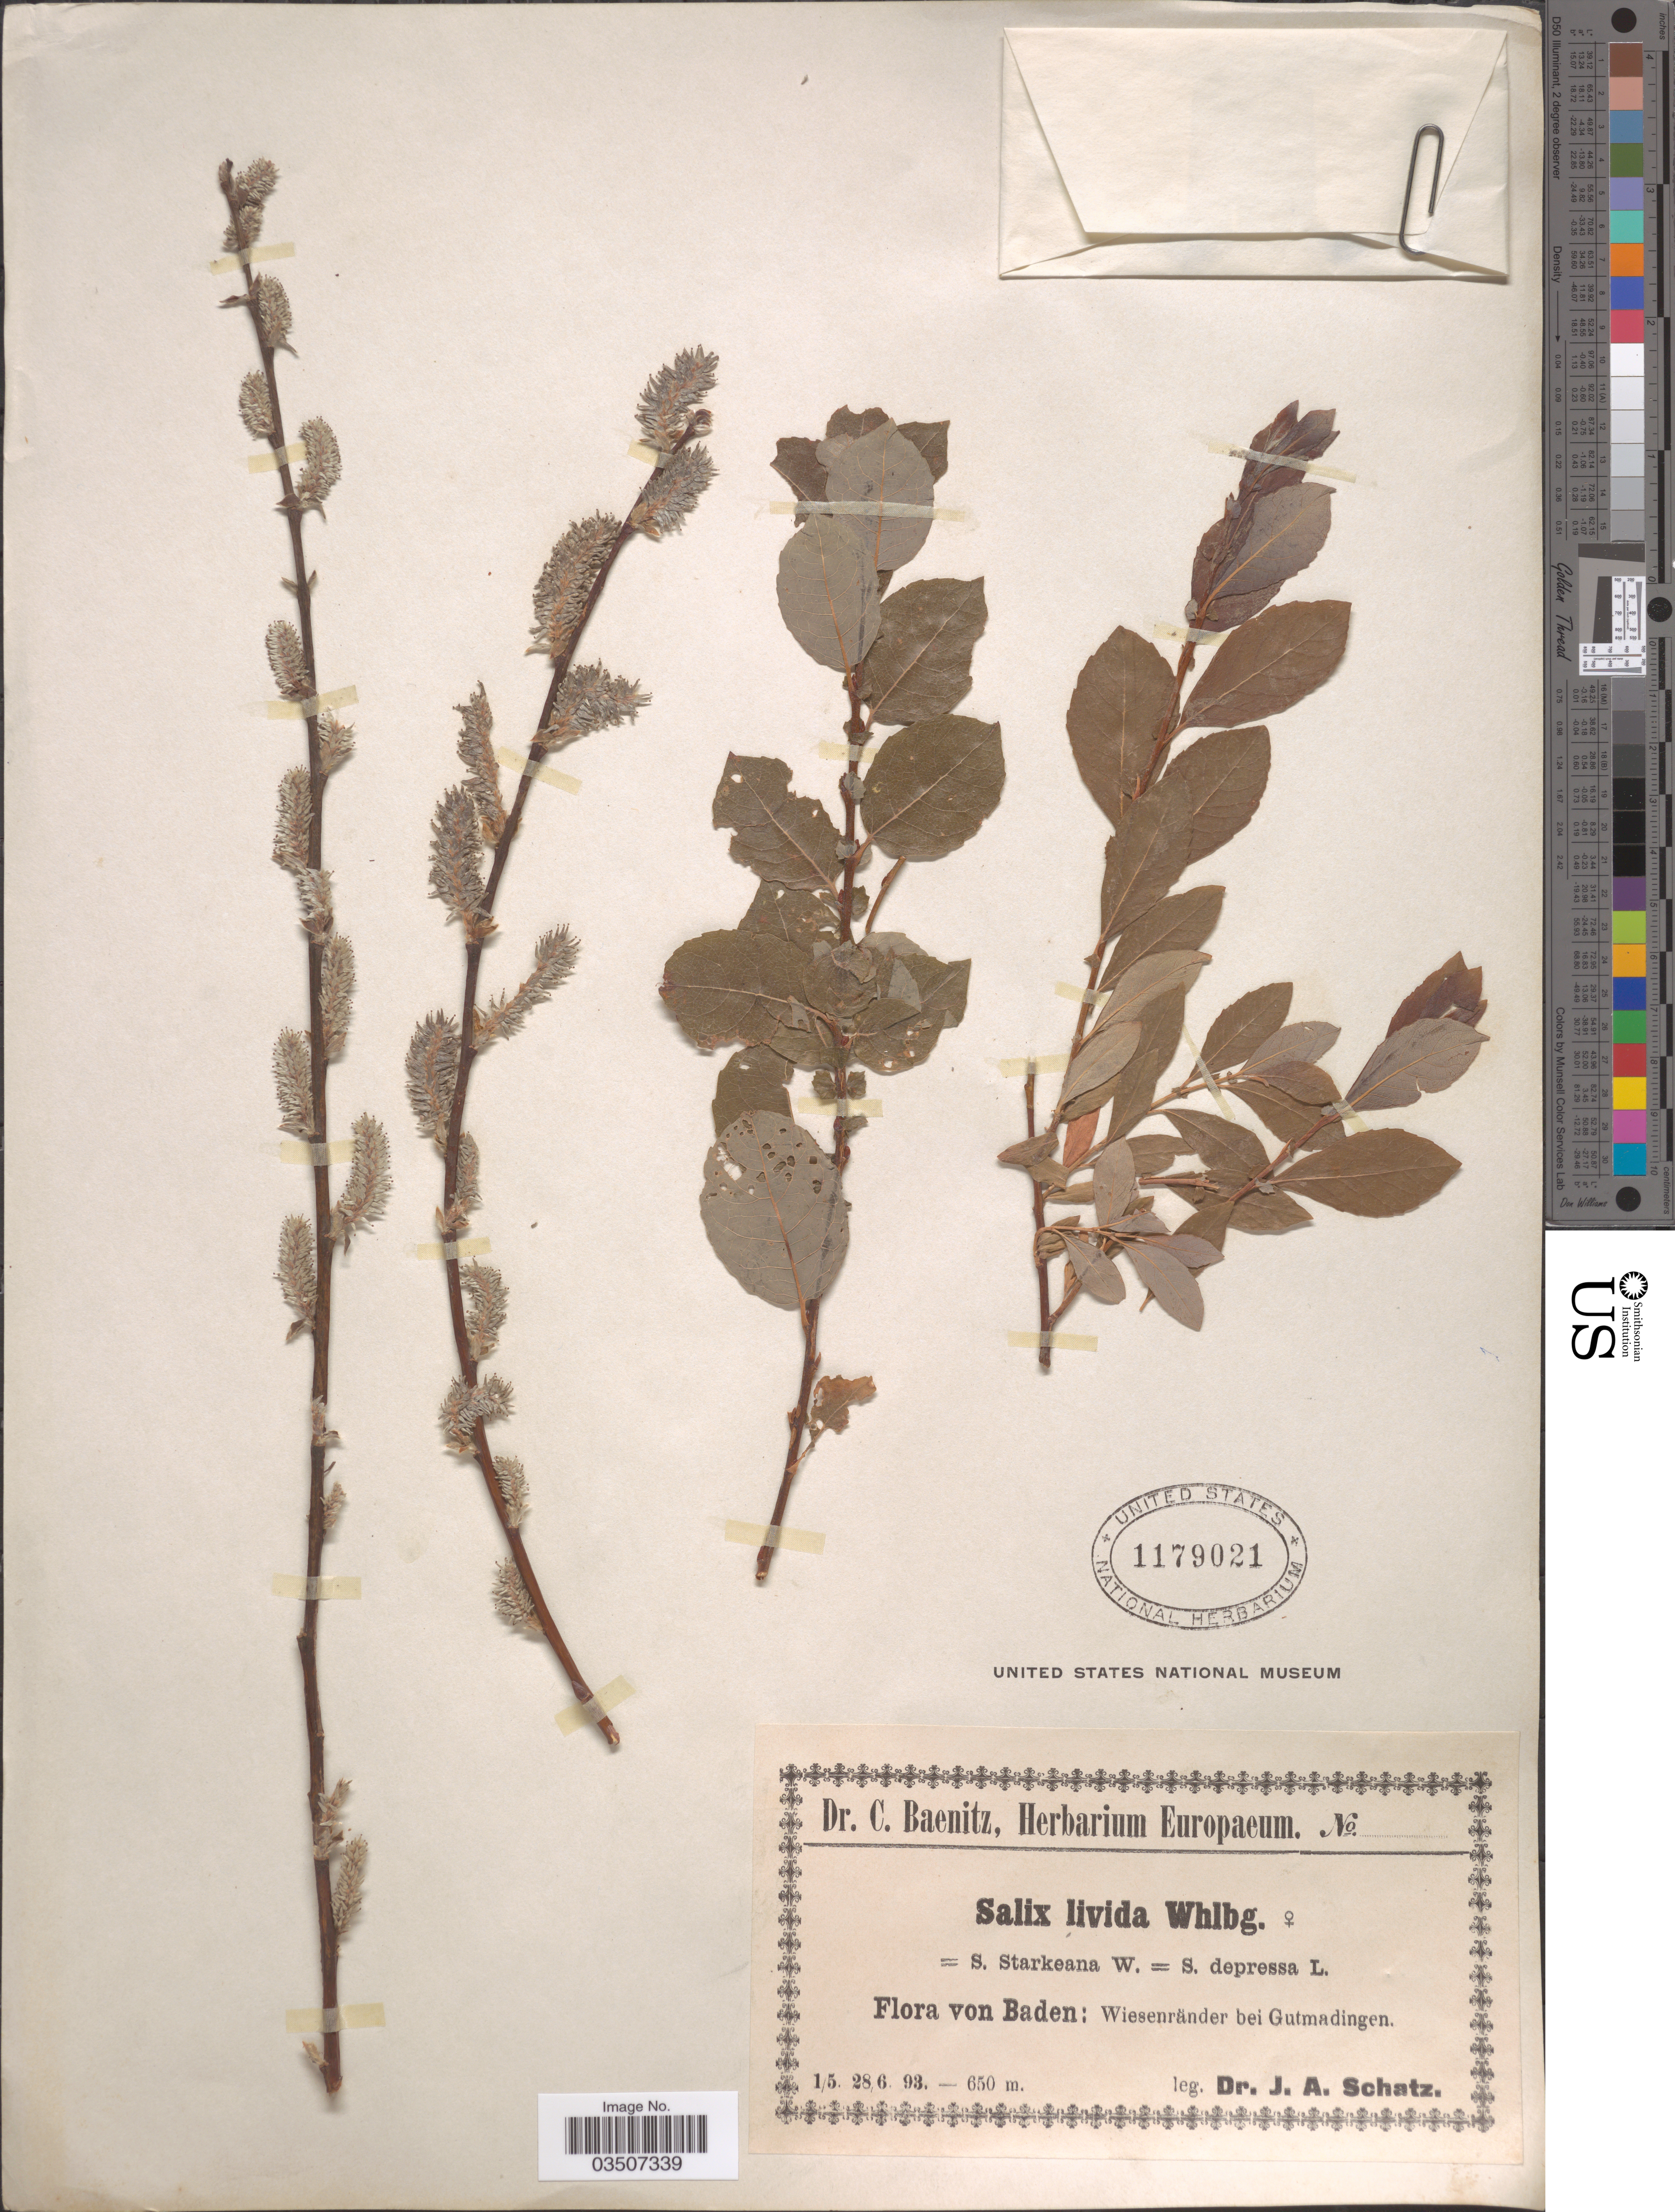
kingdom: Plantae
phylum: Tracheophyta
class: Magnoliopsida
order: Malpighiales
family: Salicaceae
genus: Salix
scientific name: Salix starkeana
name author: Willd.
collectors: J. Schatz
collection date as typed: Transcribed d/m/y: 1/5/93 to 28/6/93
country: Germany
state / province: Baden-Württemberg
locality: Baden: Wiesenränder bei Gutmadingen.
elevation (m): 650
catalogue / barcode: US 1179021